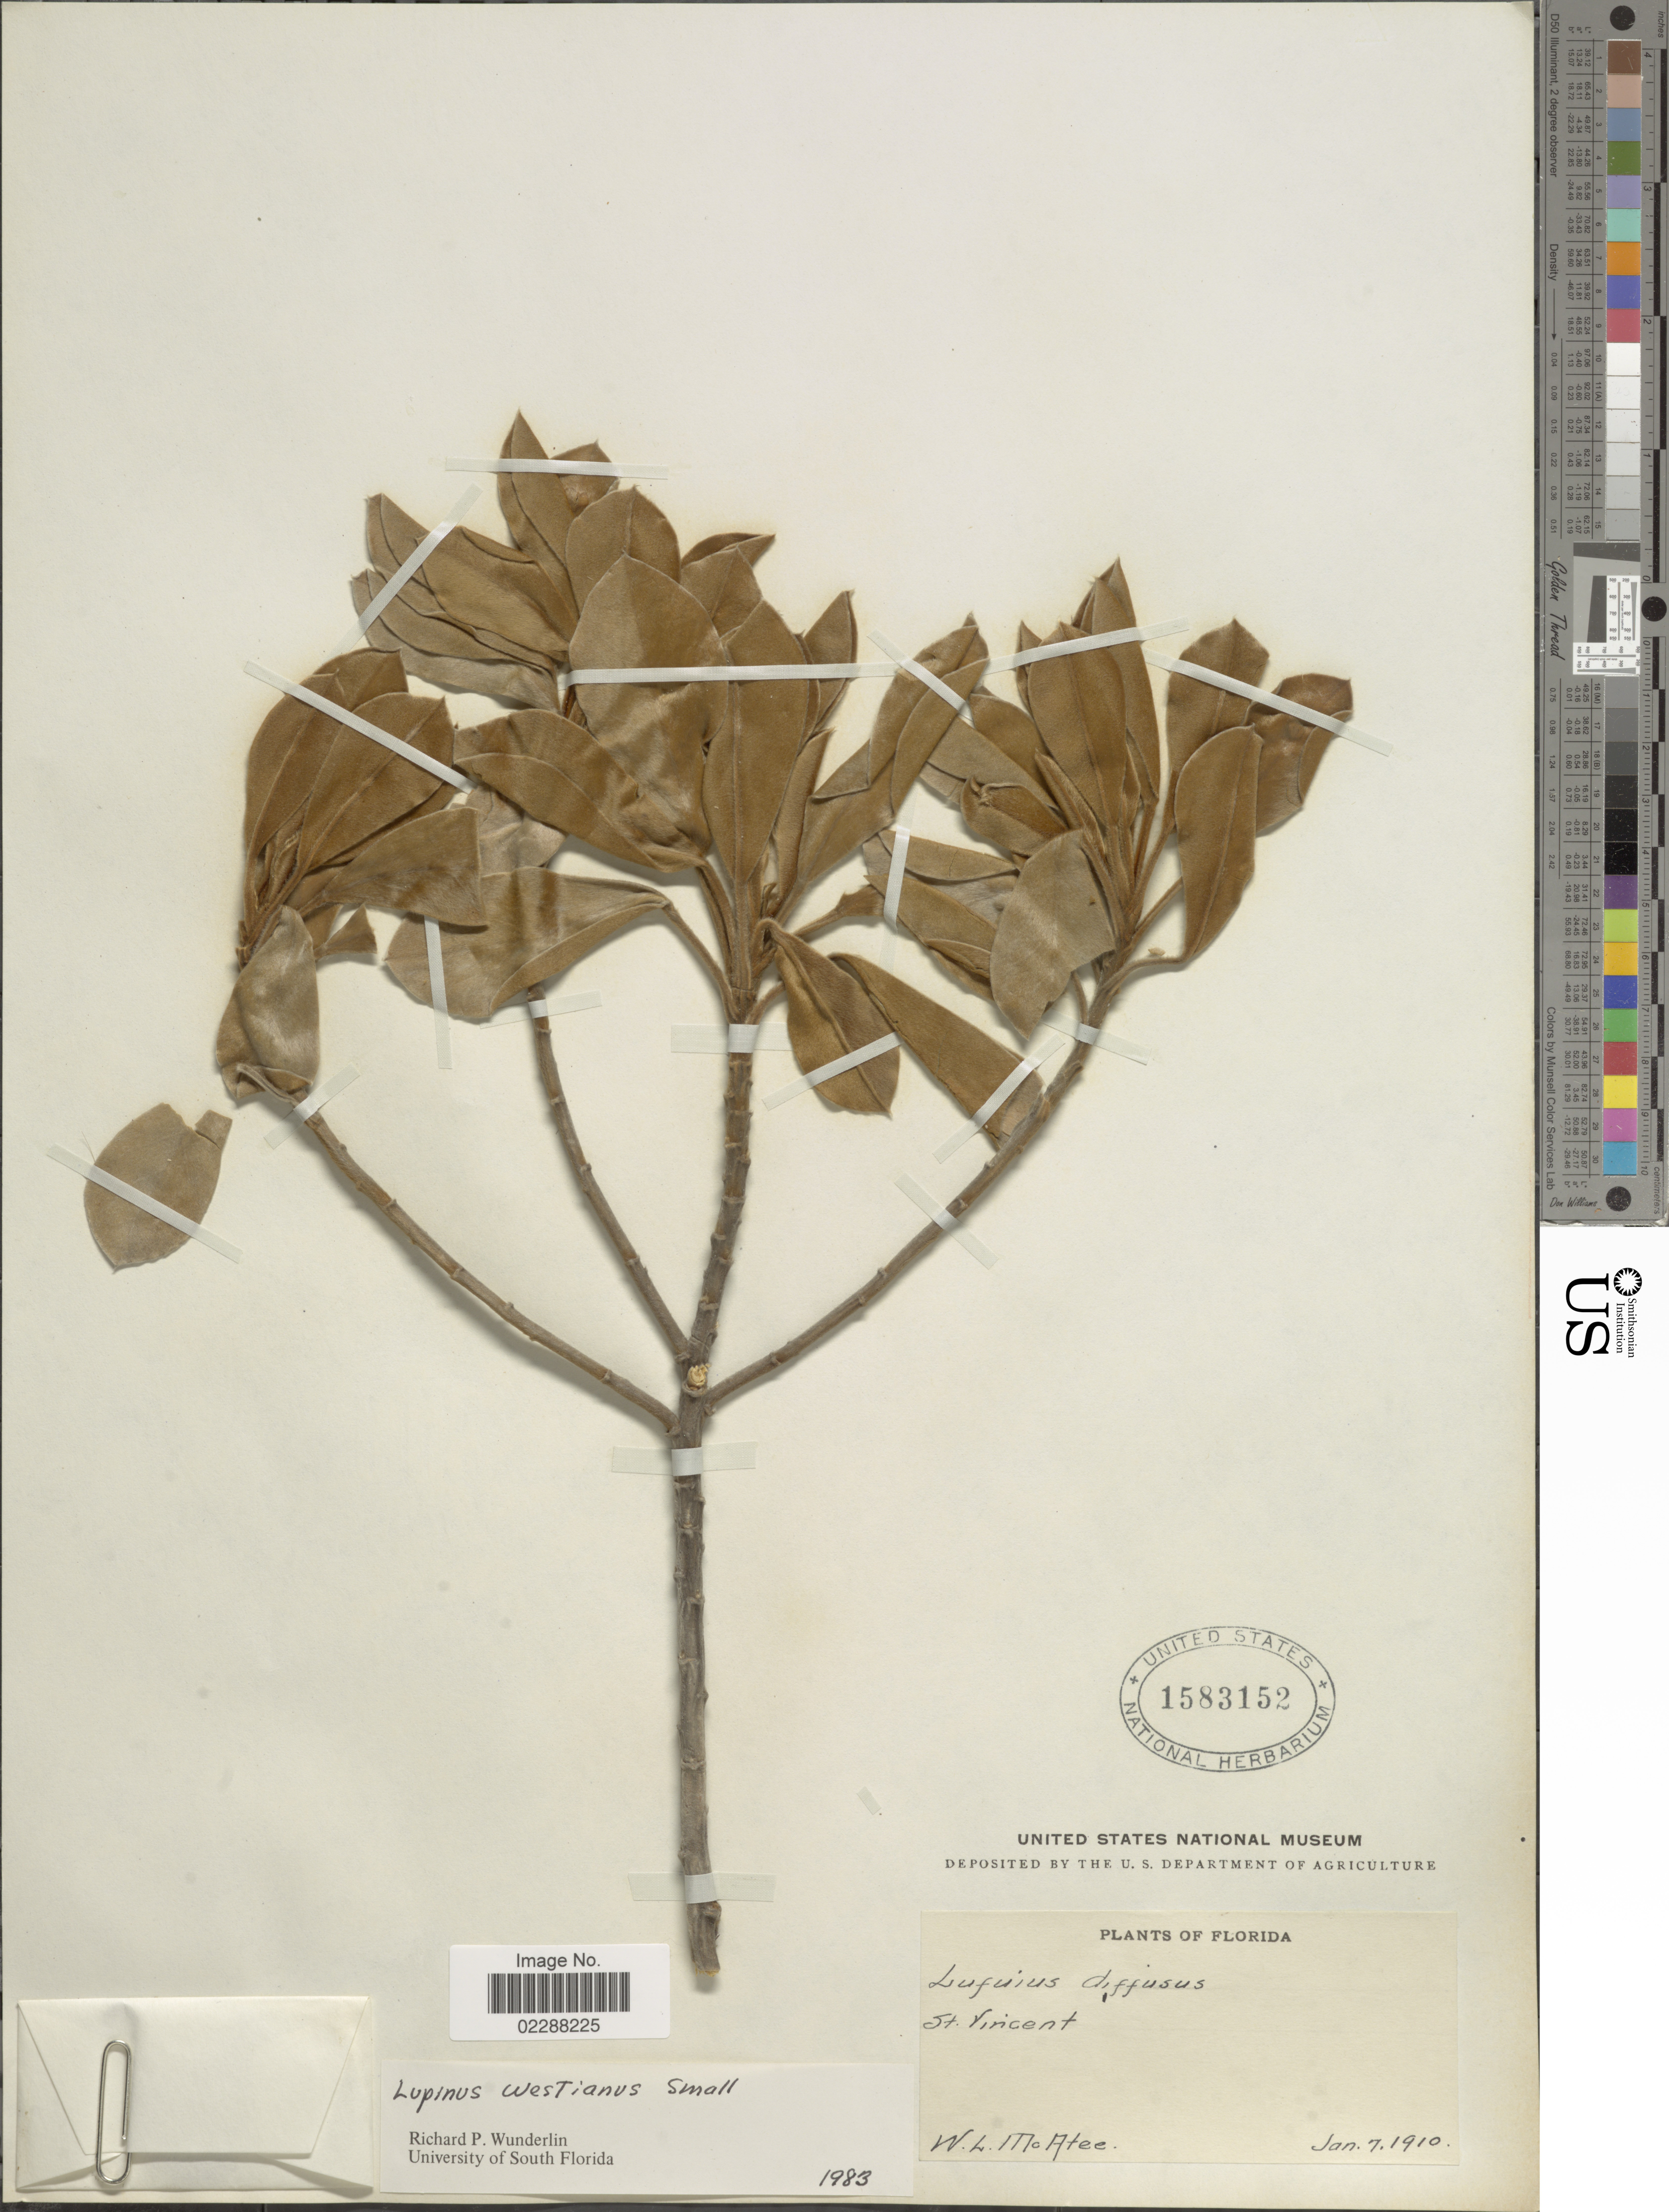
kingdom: Plantae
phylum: Tracheophyta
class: Magnoliopsida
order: Fabales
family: Fabaceae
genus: Lupinus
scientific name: Lupinus westianus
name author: Small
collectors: W. McAtee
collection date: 1910-01-07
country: United States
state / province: Florida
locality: St. Vincent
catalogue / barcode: US 583152